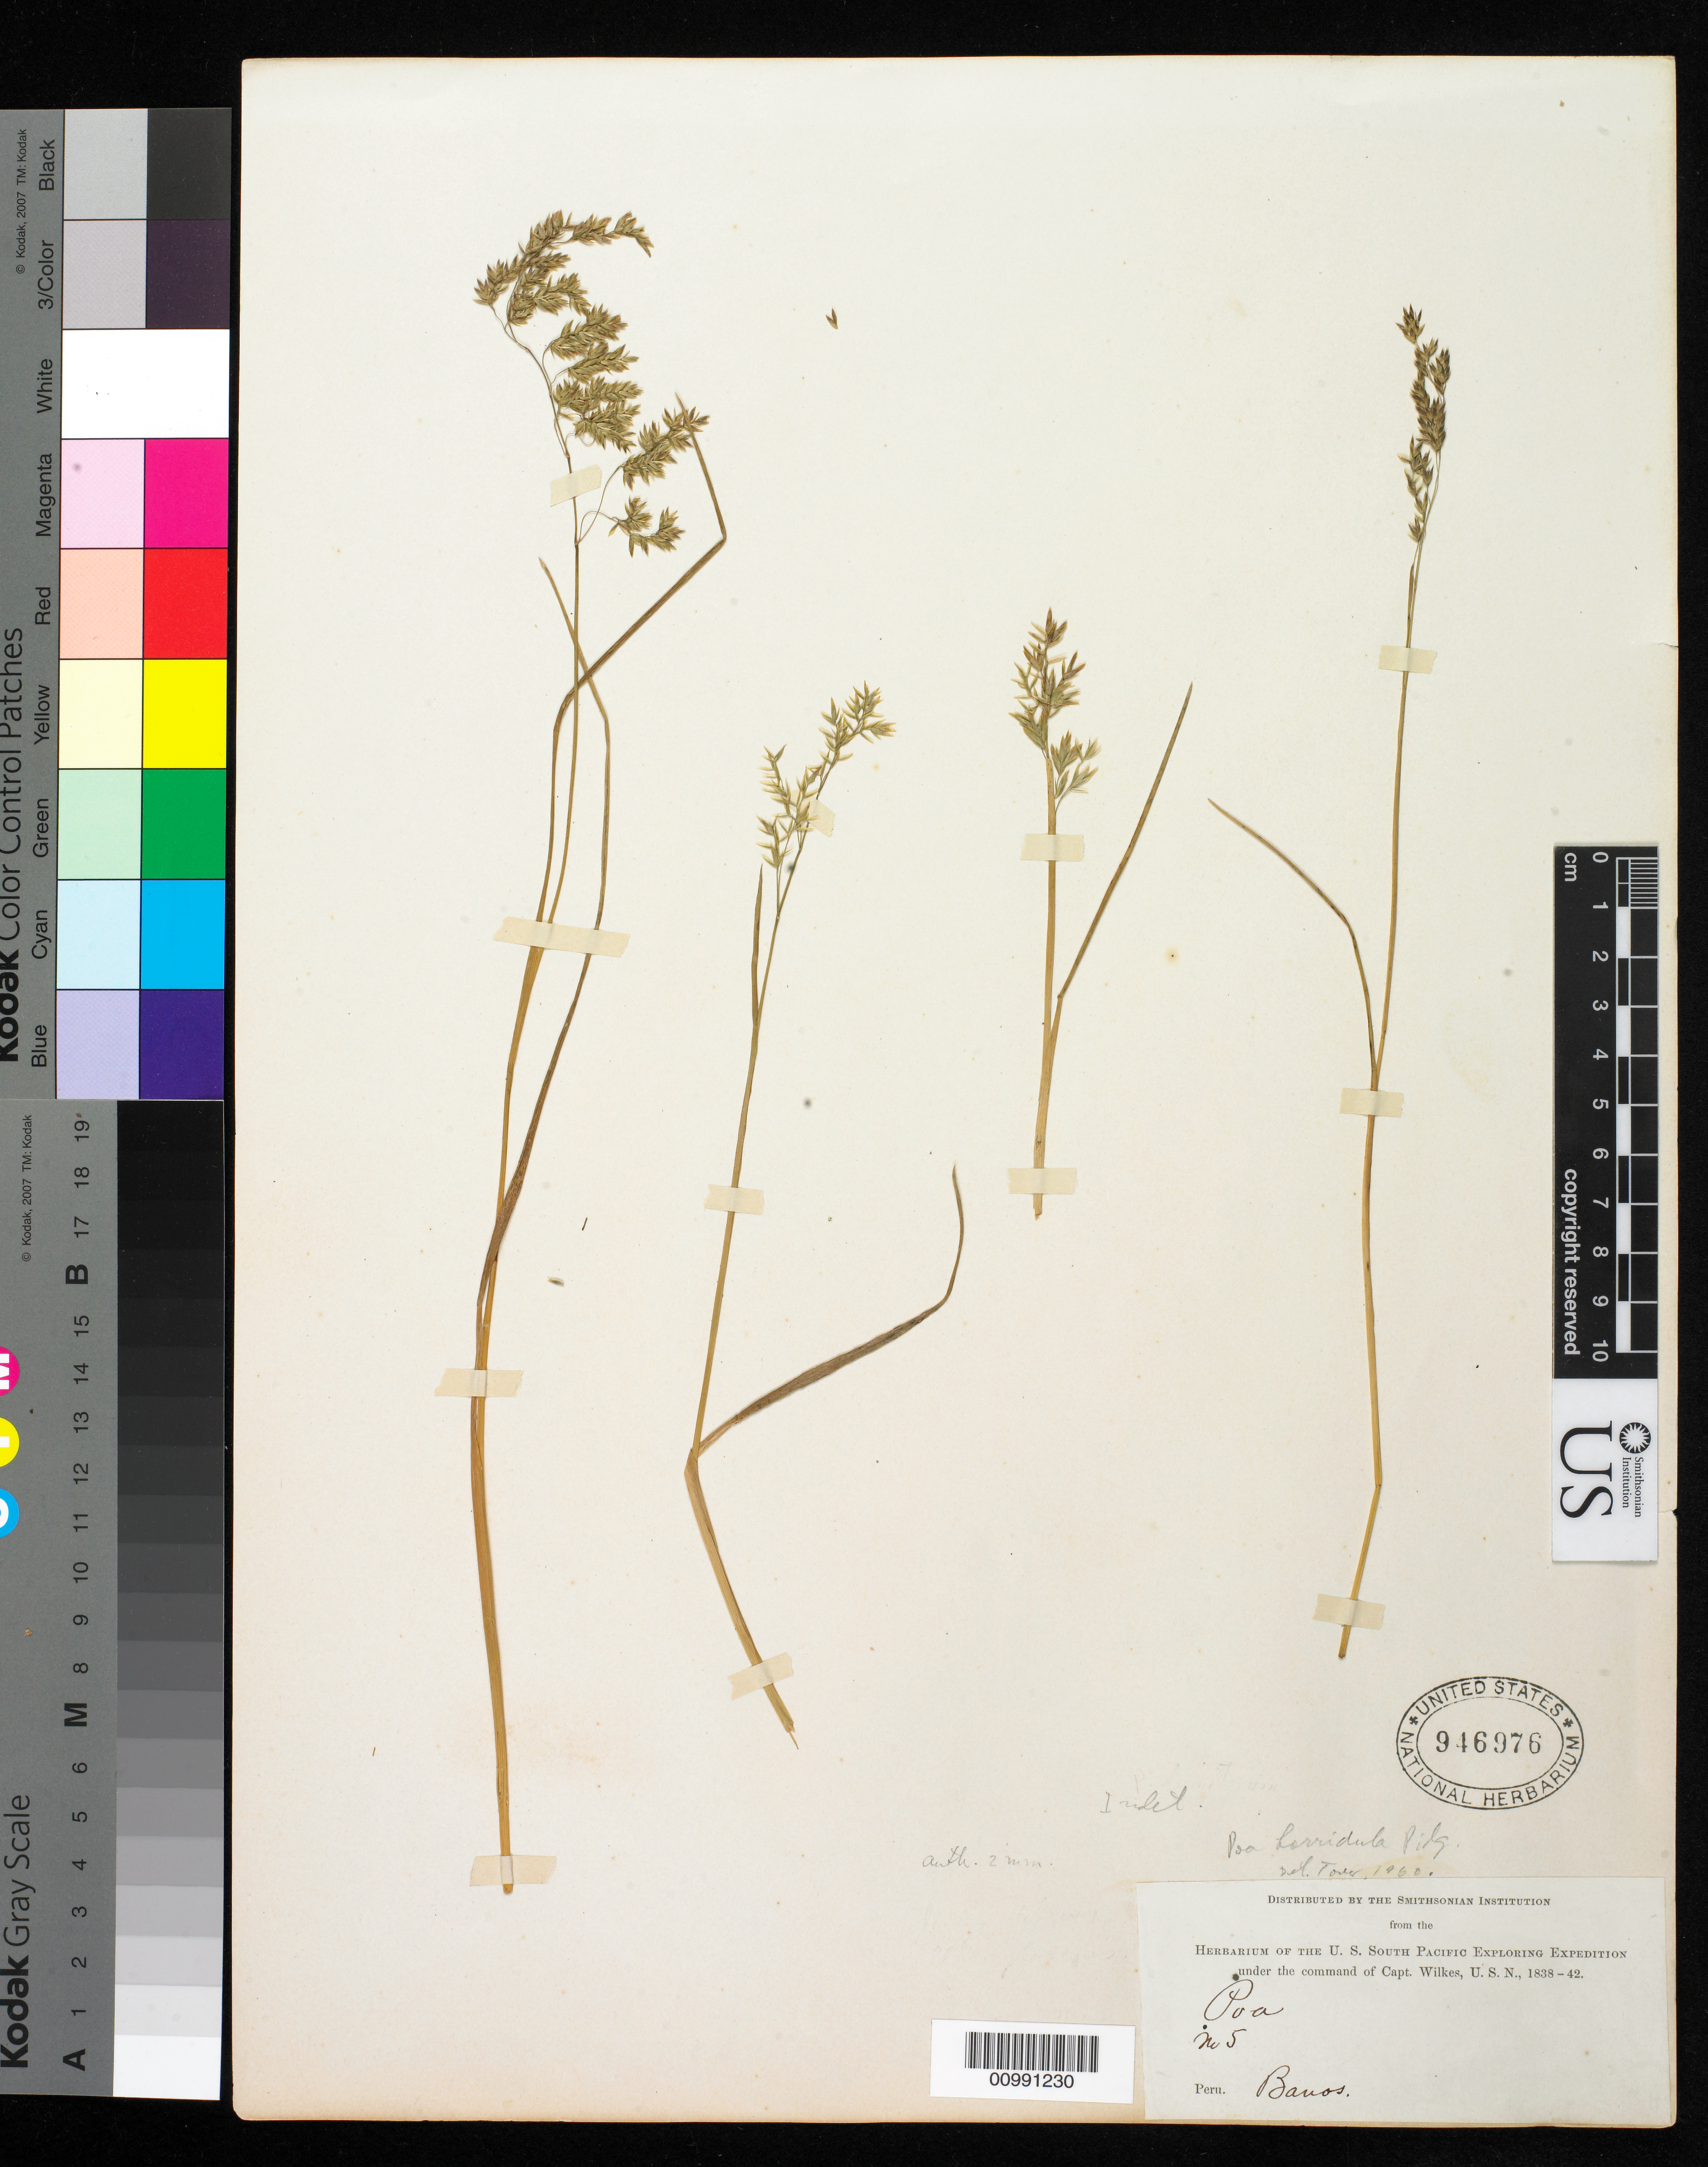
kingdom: Plantae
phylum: Tracheophyta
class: Liliopsida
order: Poales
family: Poaceae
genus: Poa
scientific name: Poa horridula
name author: Pilg.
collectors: Wilkes Explor. Exped.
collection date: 1838/1842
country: Peru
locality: Bauos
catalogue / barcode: US 946976